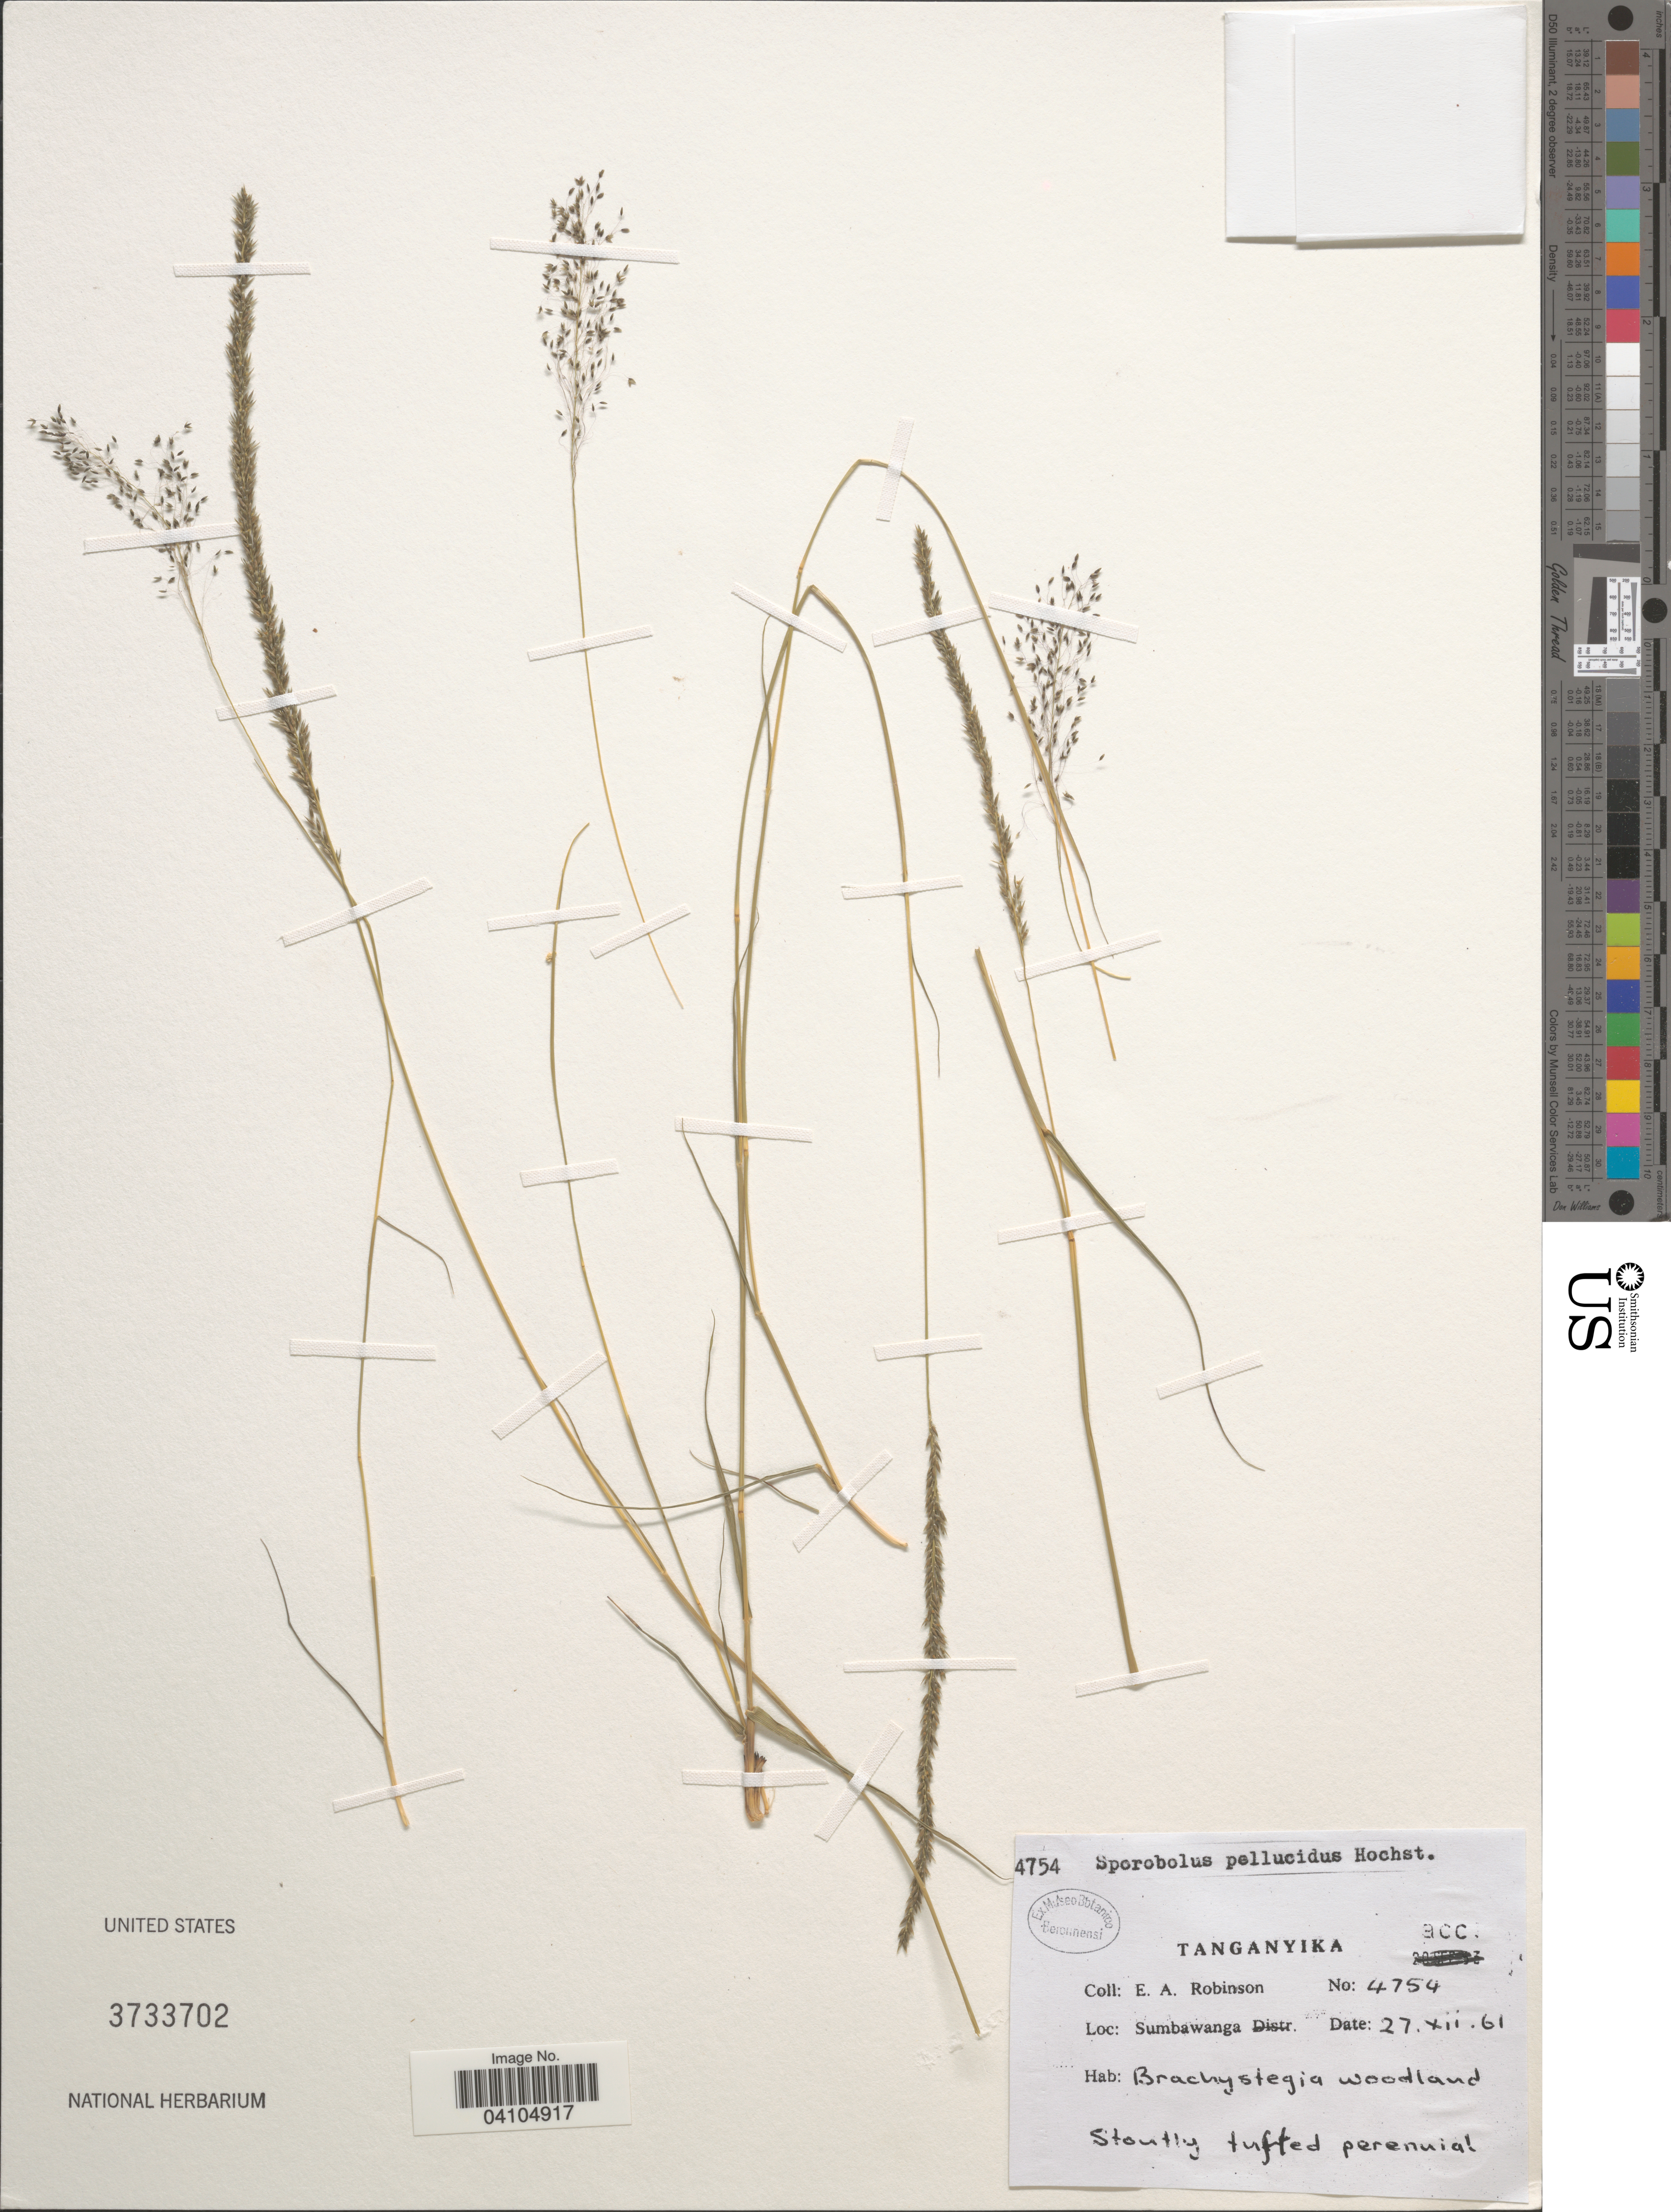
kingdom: Plantae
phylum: Tracheophyta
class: Liliopsida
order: Poales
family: Poaceae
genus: Sporobolus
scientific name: Sporobolus pellucidus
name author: Hochst.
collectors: E. A. Robinson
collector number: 4754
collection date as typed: Transcribed d/m/y: 27/12/61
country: Tanzania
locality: Tanganyika. Sumbawanga.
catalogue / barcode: US 3733702